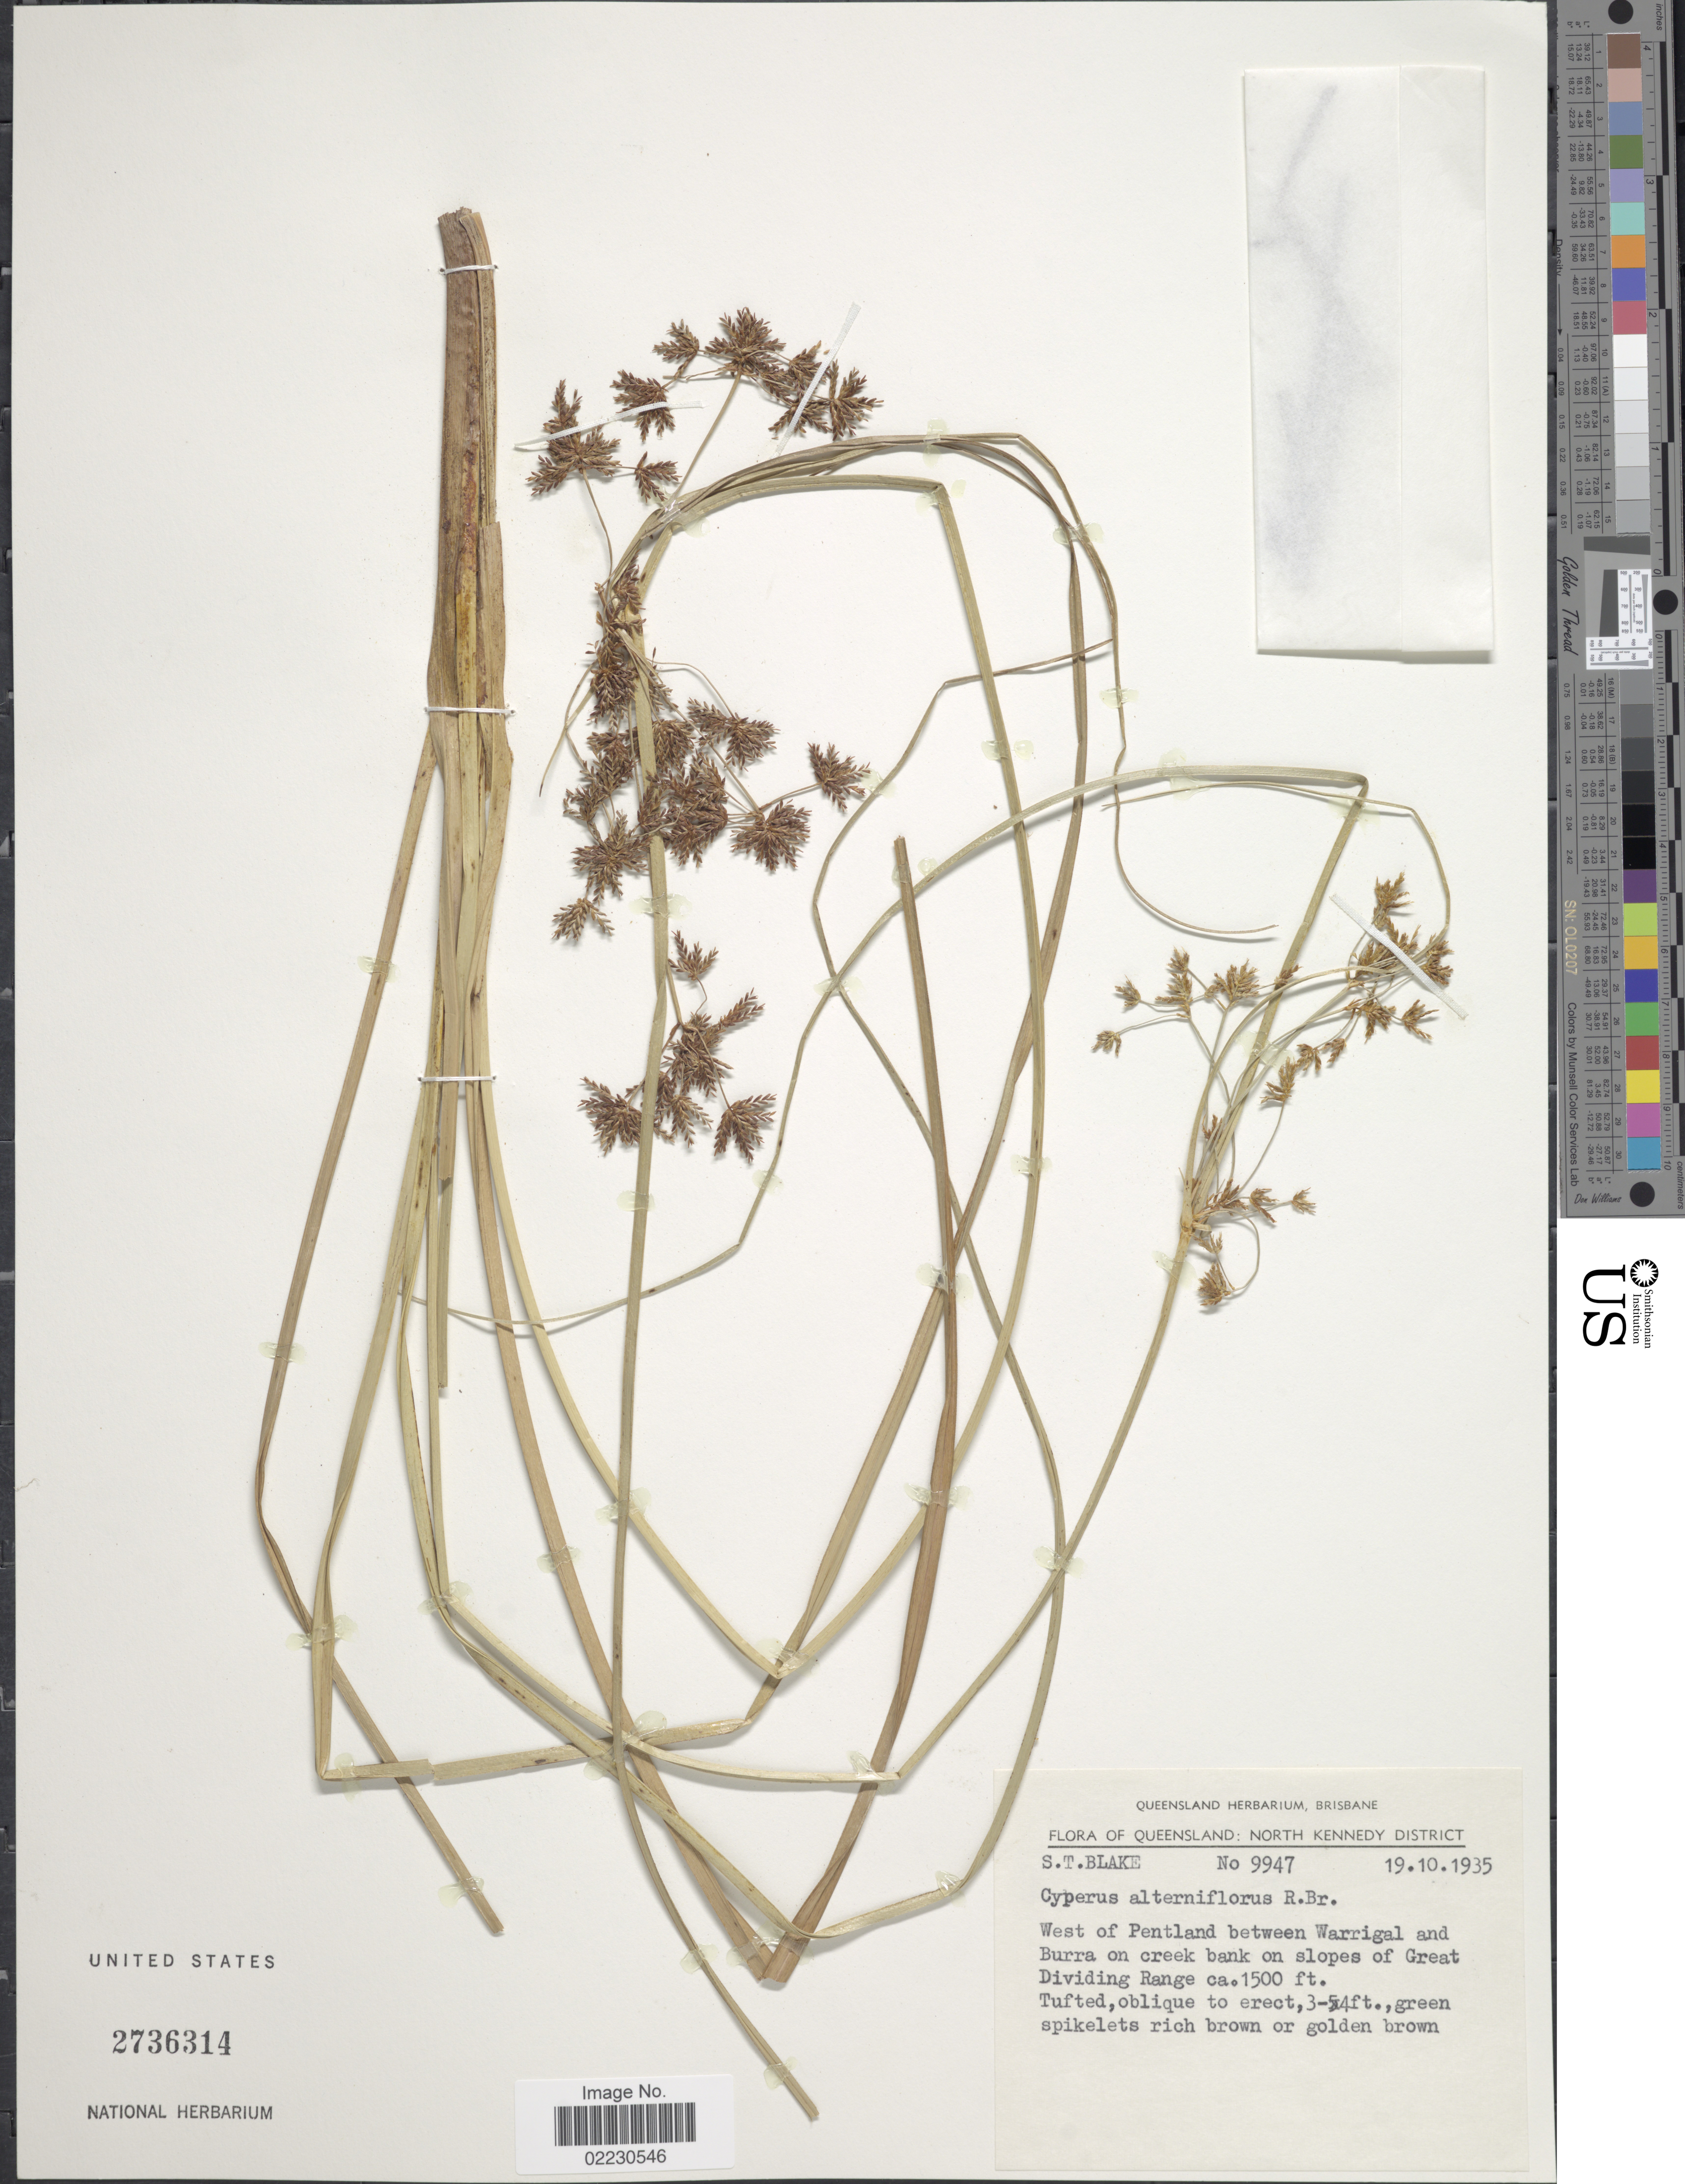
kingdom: Plantae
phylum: Tracheophyta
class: Liliopsida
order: Poales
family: Cyperaceae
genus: Cyperus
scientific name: Cyperus alterniflorus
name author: R. Br.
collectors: S. T. Blake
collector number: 9947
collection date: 1935-10-19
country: Australia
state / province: Queensland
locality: North Kennedy District. West of Pentland between Warrigal and Burra on creek bank on slopes of Great Diciding Range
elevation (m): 457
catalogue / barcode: US 2736314